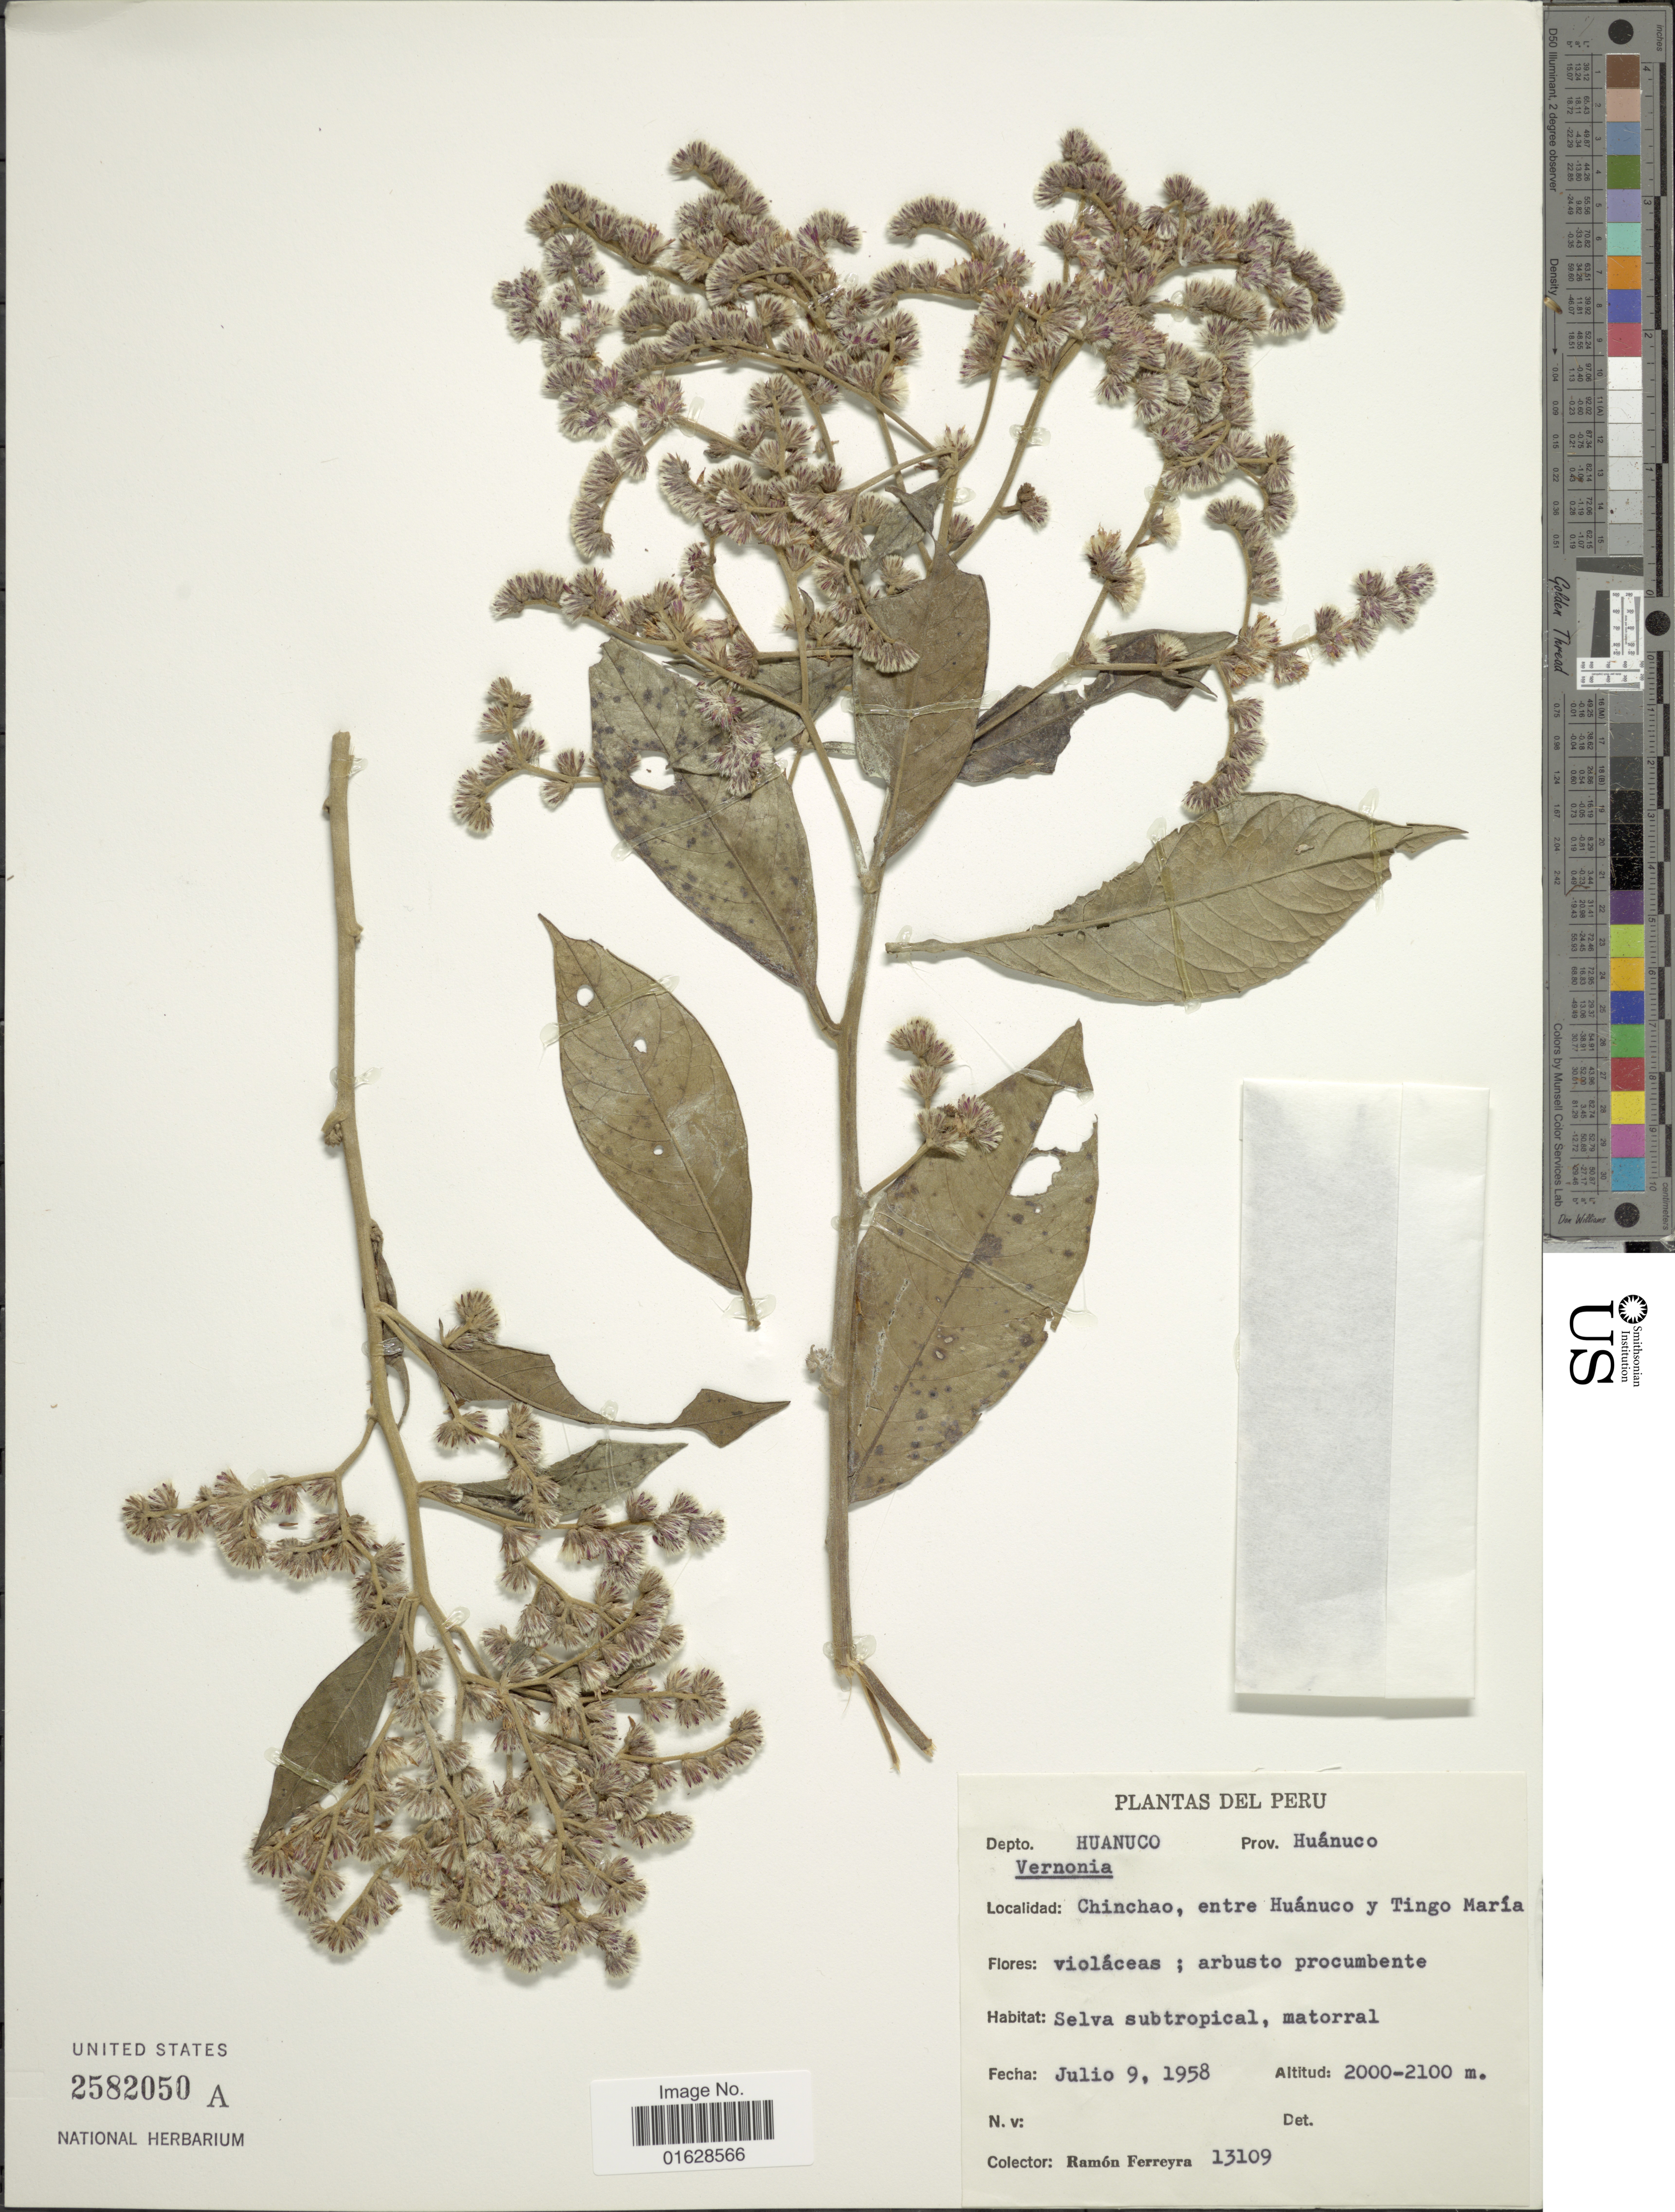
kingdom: Plantae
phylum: Tracheophyta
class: Magnoliopsida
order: Asterales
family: Asteraceae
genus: Lepidaploa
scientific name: Lepidaploa canescens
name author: (Kunth) H. Rob.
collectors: R. A. Ferreyra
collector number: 13109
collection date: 1958-07-09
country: Peru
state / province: Huánuco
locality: Peru. Depto. Huánuco Prov. Huánuco. Chinchao, entre Huánuco y Tingo Maria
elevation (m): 2000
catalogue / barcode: US 2582050A